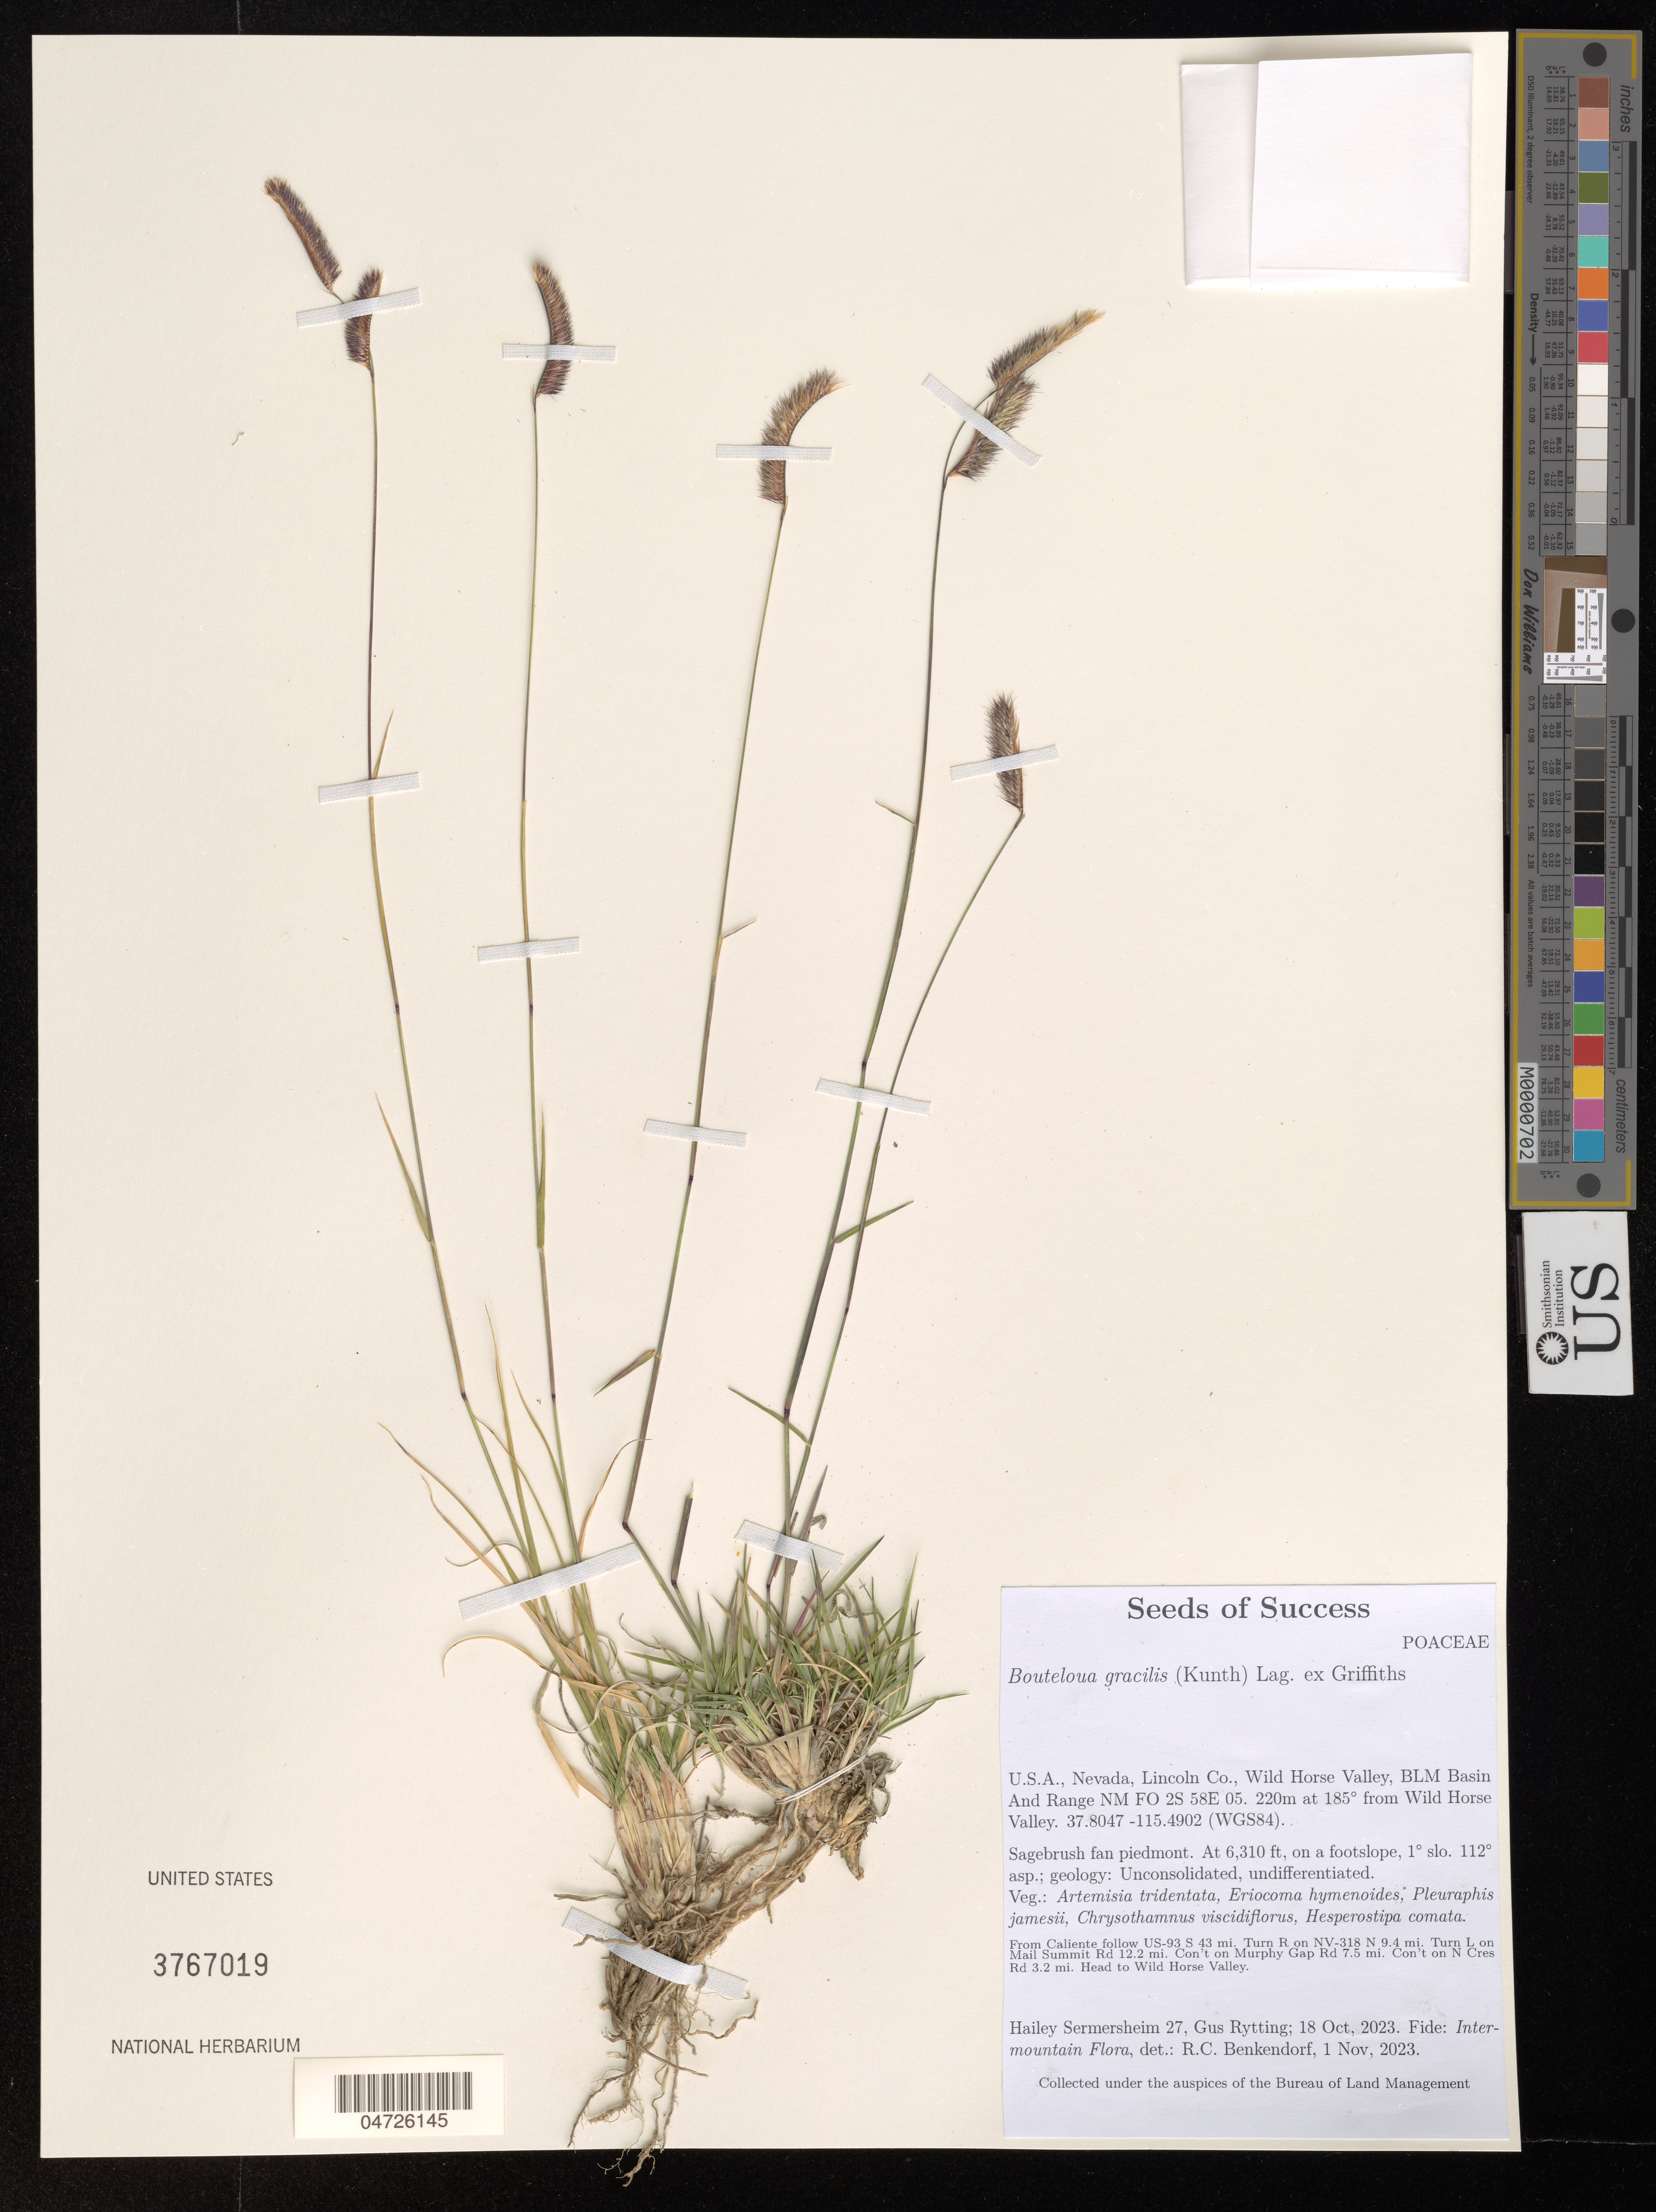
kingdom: Plantae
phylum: Tracheophyta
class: Liliopsida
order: Poales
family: Poaceae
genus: Bouteloua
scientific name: Bouteloua gracilis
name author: (Kunth) Lag. ex Griffiths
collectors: H. Sermersheim & G. Rytting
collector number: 27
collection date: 2023-10-18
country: United States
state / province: Nevada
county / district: Lincoln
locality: Lincoln Co., Wild Horse Valley, BLM Basin And Range NM FO 2S 58E 05. 220m at 185º from Wild Horse Valley. (WGS84). From Caliente follow US-93 S 43 mi. Turn R on NV-318 N 9.4 mi. Turn L on Mail Summit Rd 12.2 mi. Con't on Murphy Gap Rd. 7.5 mi. Con't on N Cres Rd 3.2 mi. Head to Wild Horse Valley.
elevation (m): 1923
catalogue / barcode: US 3767019